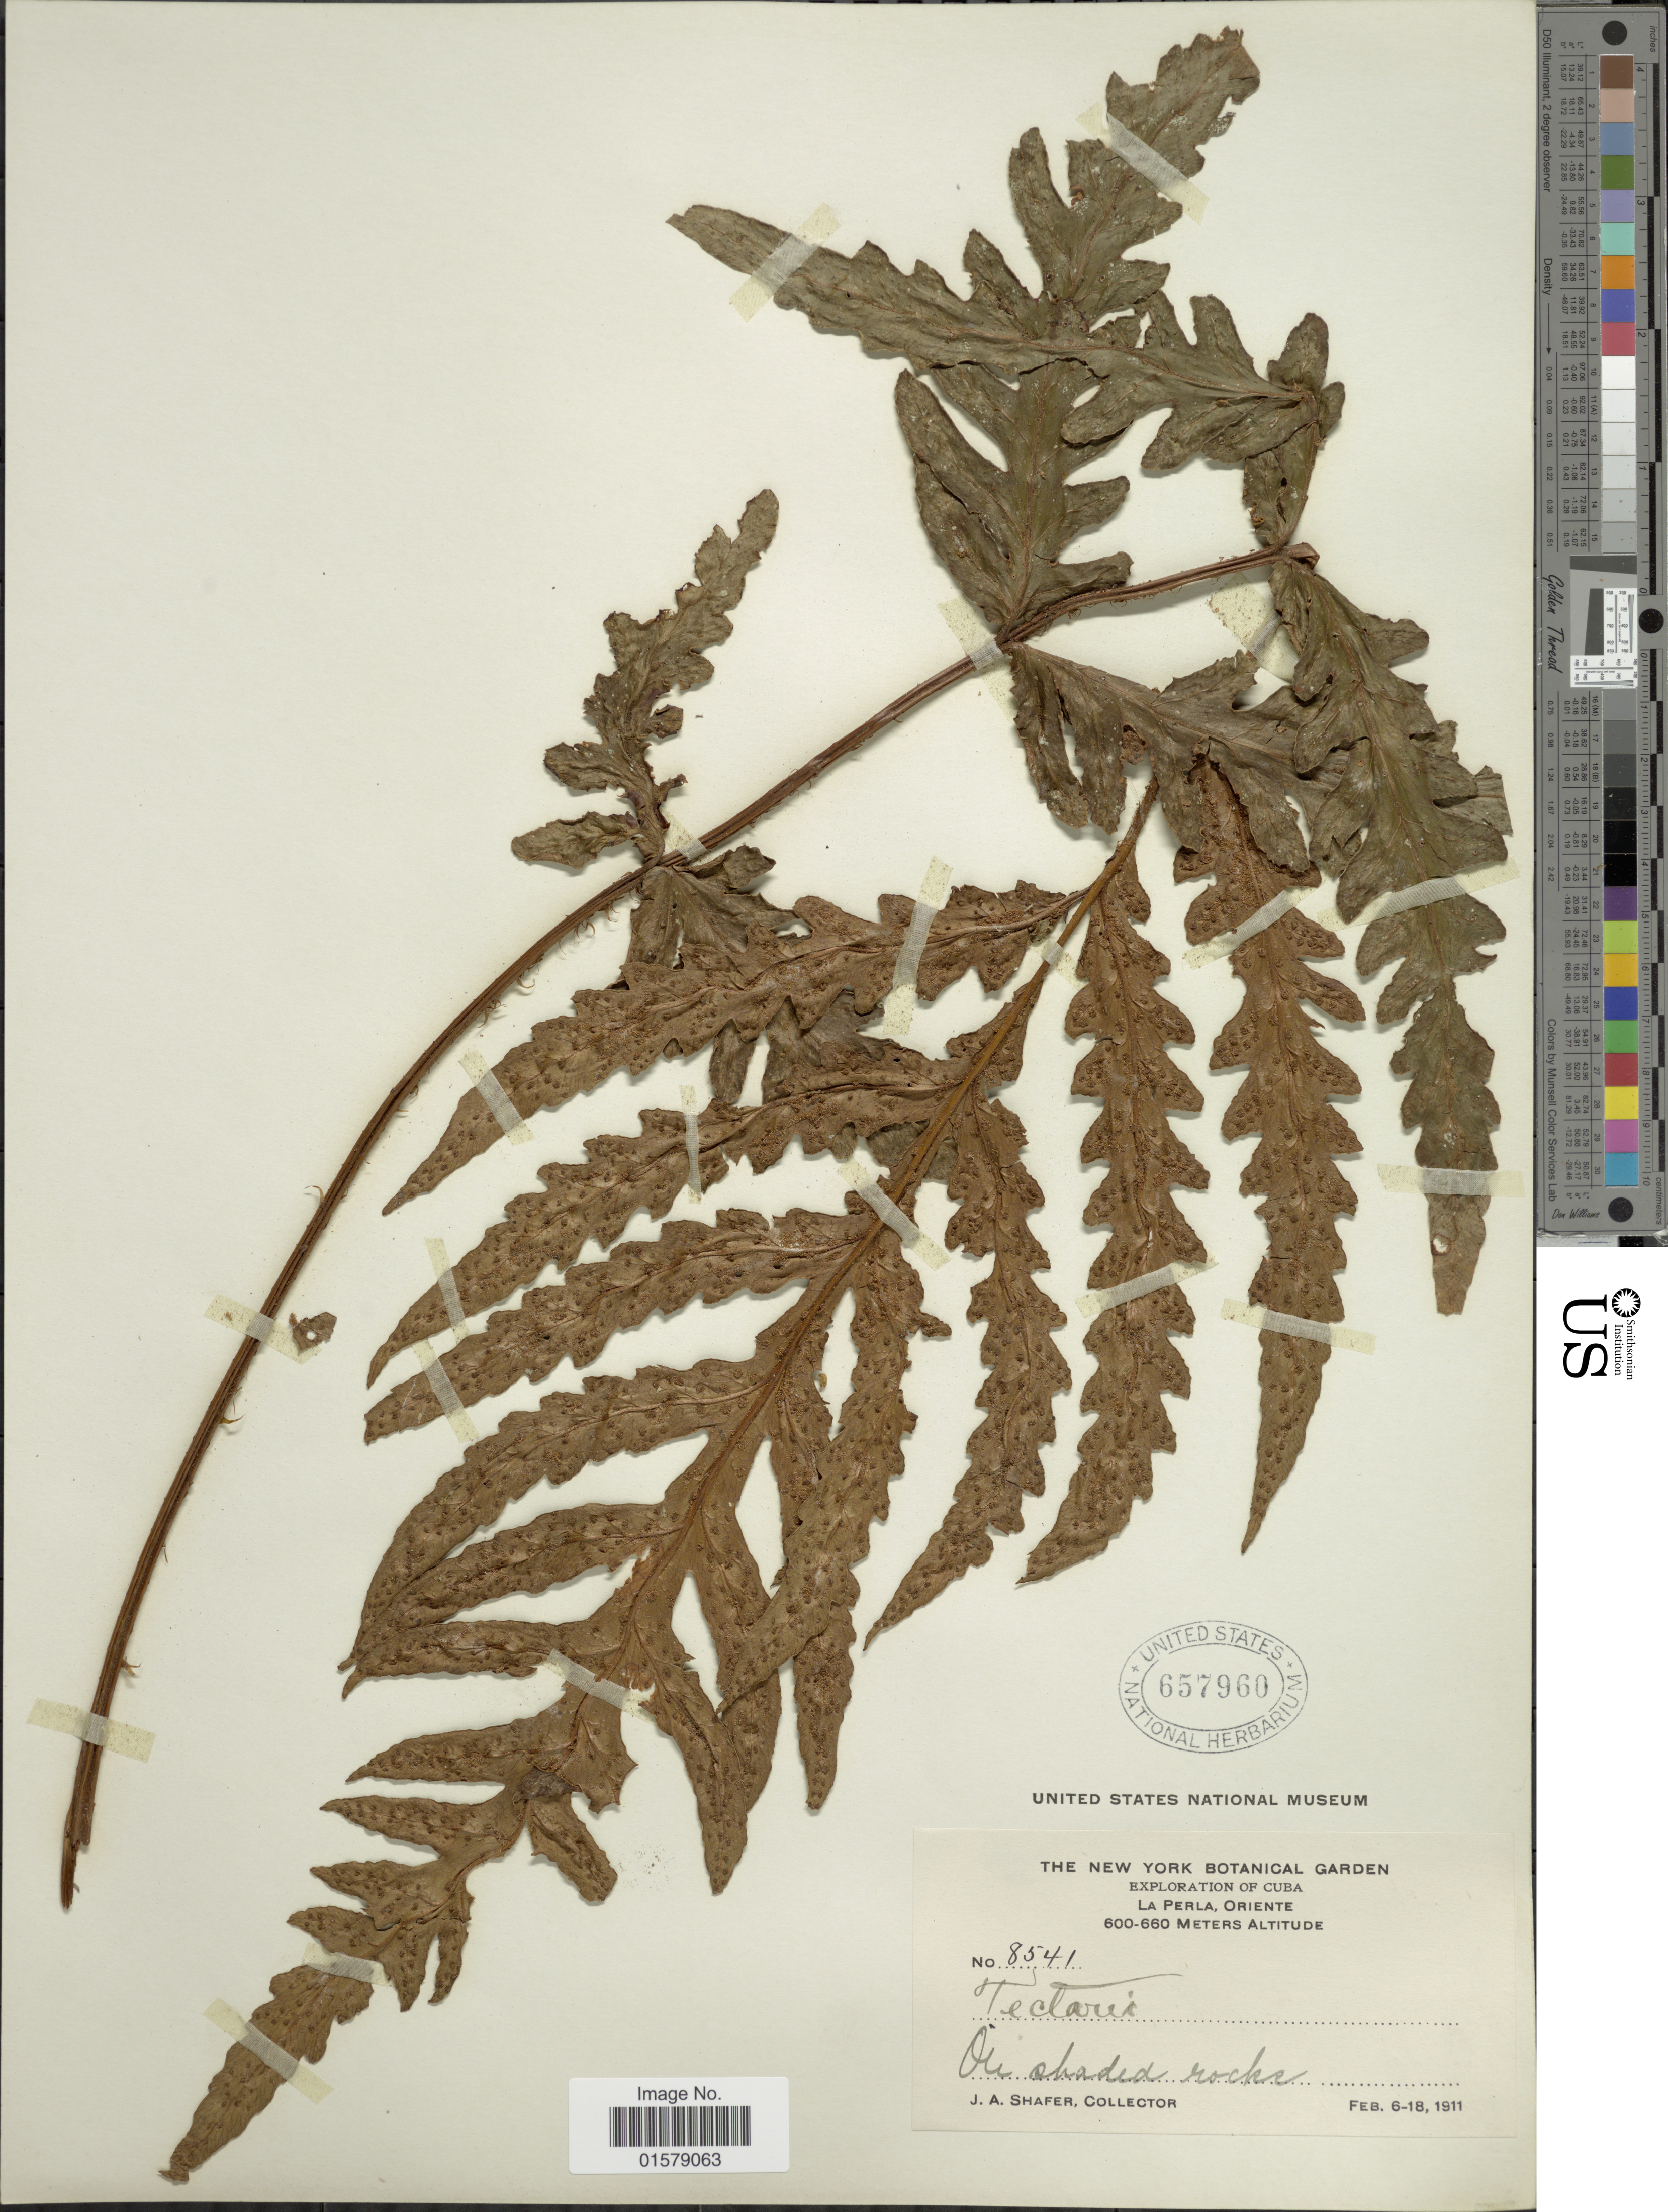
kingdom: Plantae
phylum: Tracheophyta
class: Polypodiopsida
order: Polypodiales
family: Tectariaceae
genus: Tectaria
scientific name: Tectaria cicutaria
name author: (L.) Copel.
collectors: J. A. Shafer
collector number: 8541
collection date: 1911-02-06/1911-02-18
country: Cuba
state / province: Oriente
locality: La Perla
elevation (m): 600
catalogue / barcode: US 657960